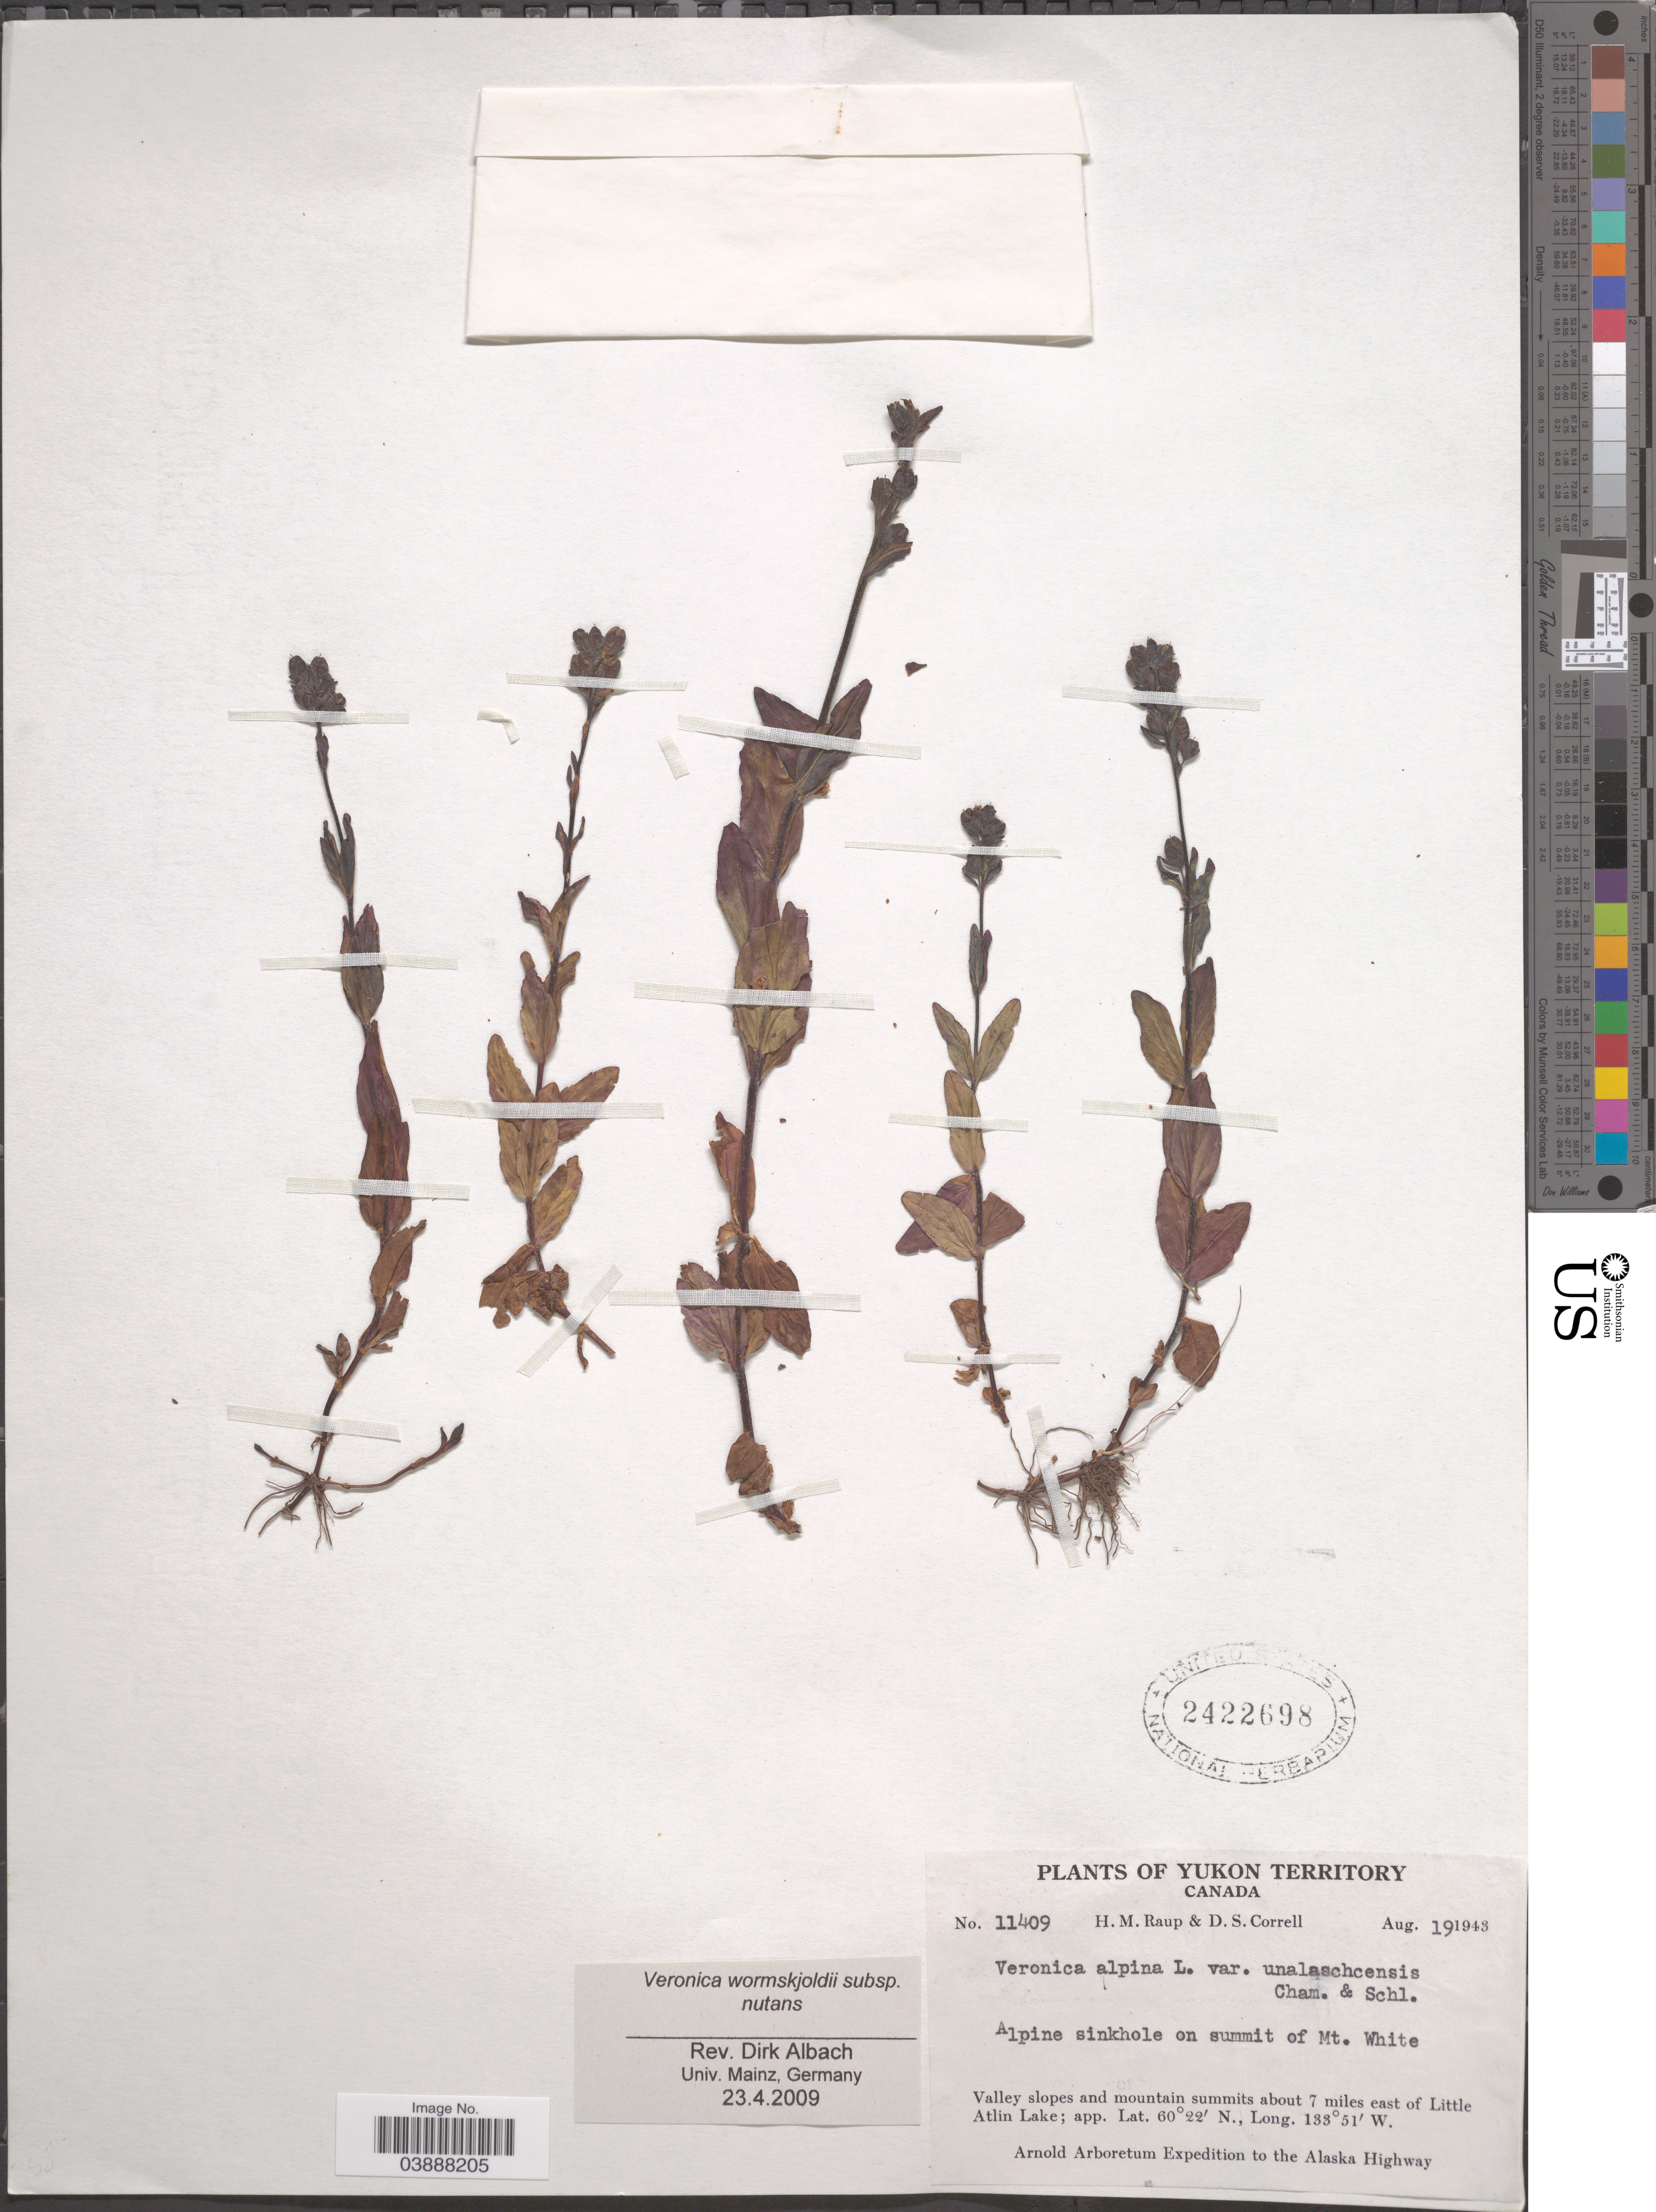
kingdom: Plantae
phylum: Tracheophyta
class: Magnoliopsida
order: Lamiales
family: Plantaginaceae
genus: Veronica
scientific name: Veronica wormskjoldii subsp. nutans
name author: (Bong.) Albach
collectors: H. Raup & D. S. Correll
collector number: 11409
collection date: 1943-08-19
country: Canada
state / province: Yukon Territory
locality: Alpine sinkhole on summit of Mt. White. Valley slopes and mountain summits about 7 miles east of Little Atlin Lake.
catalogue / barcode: US 2422698